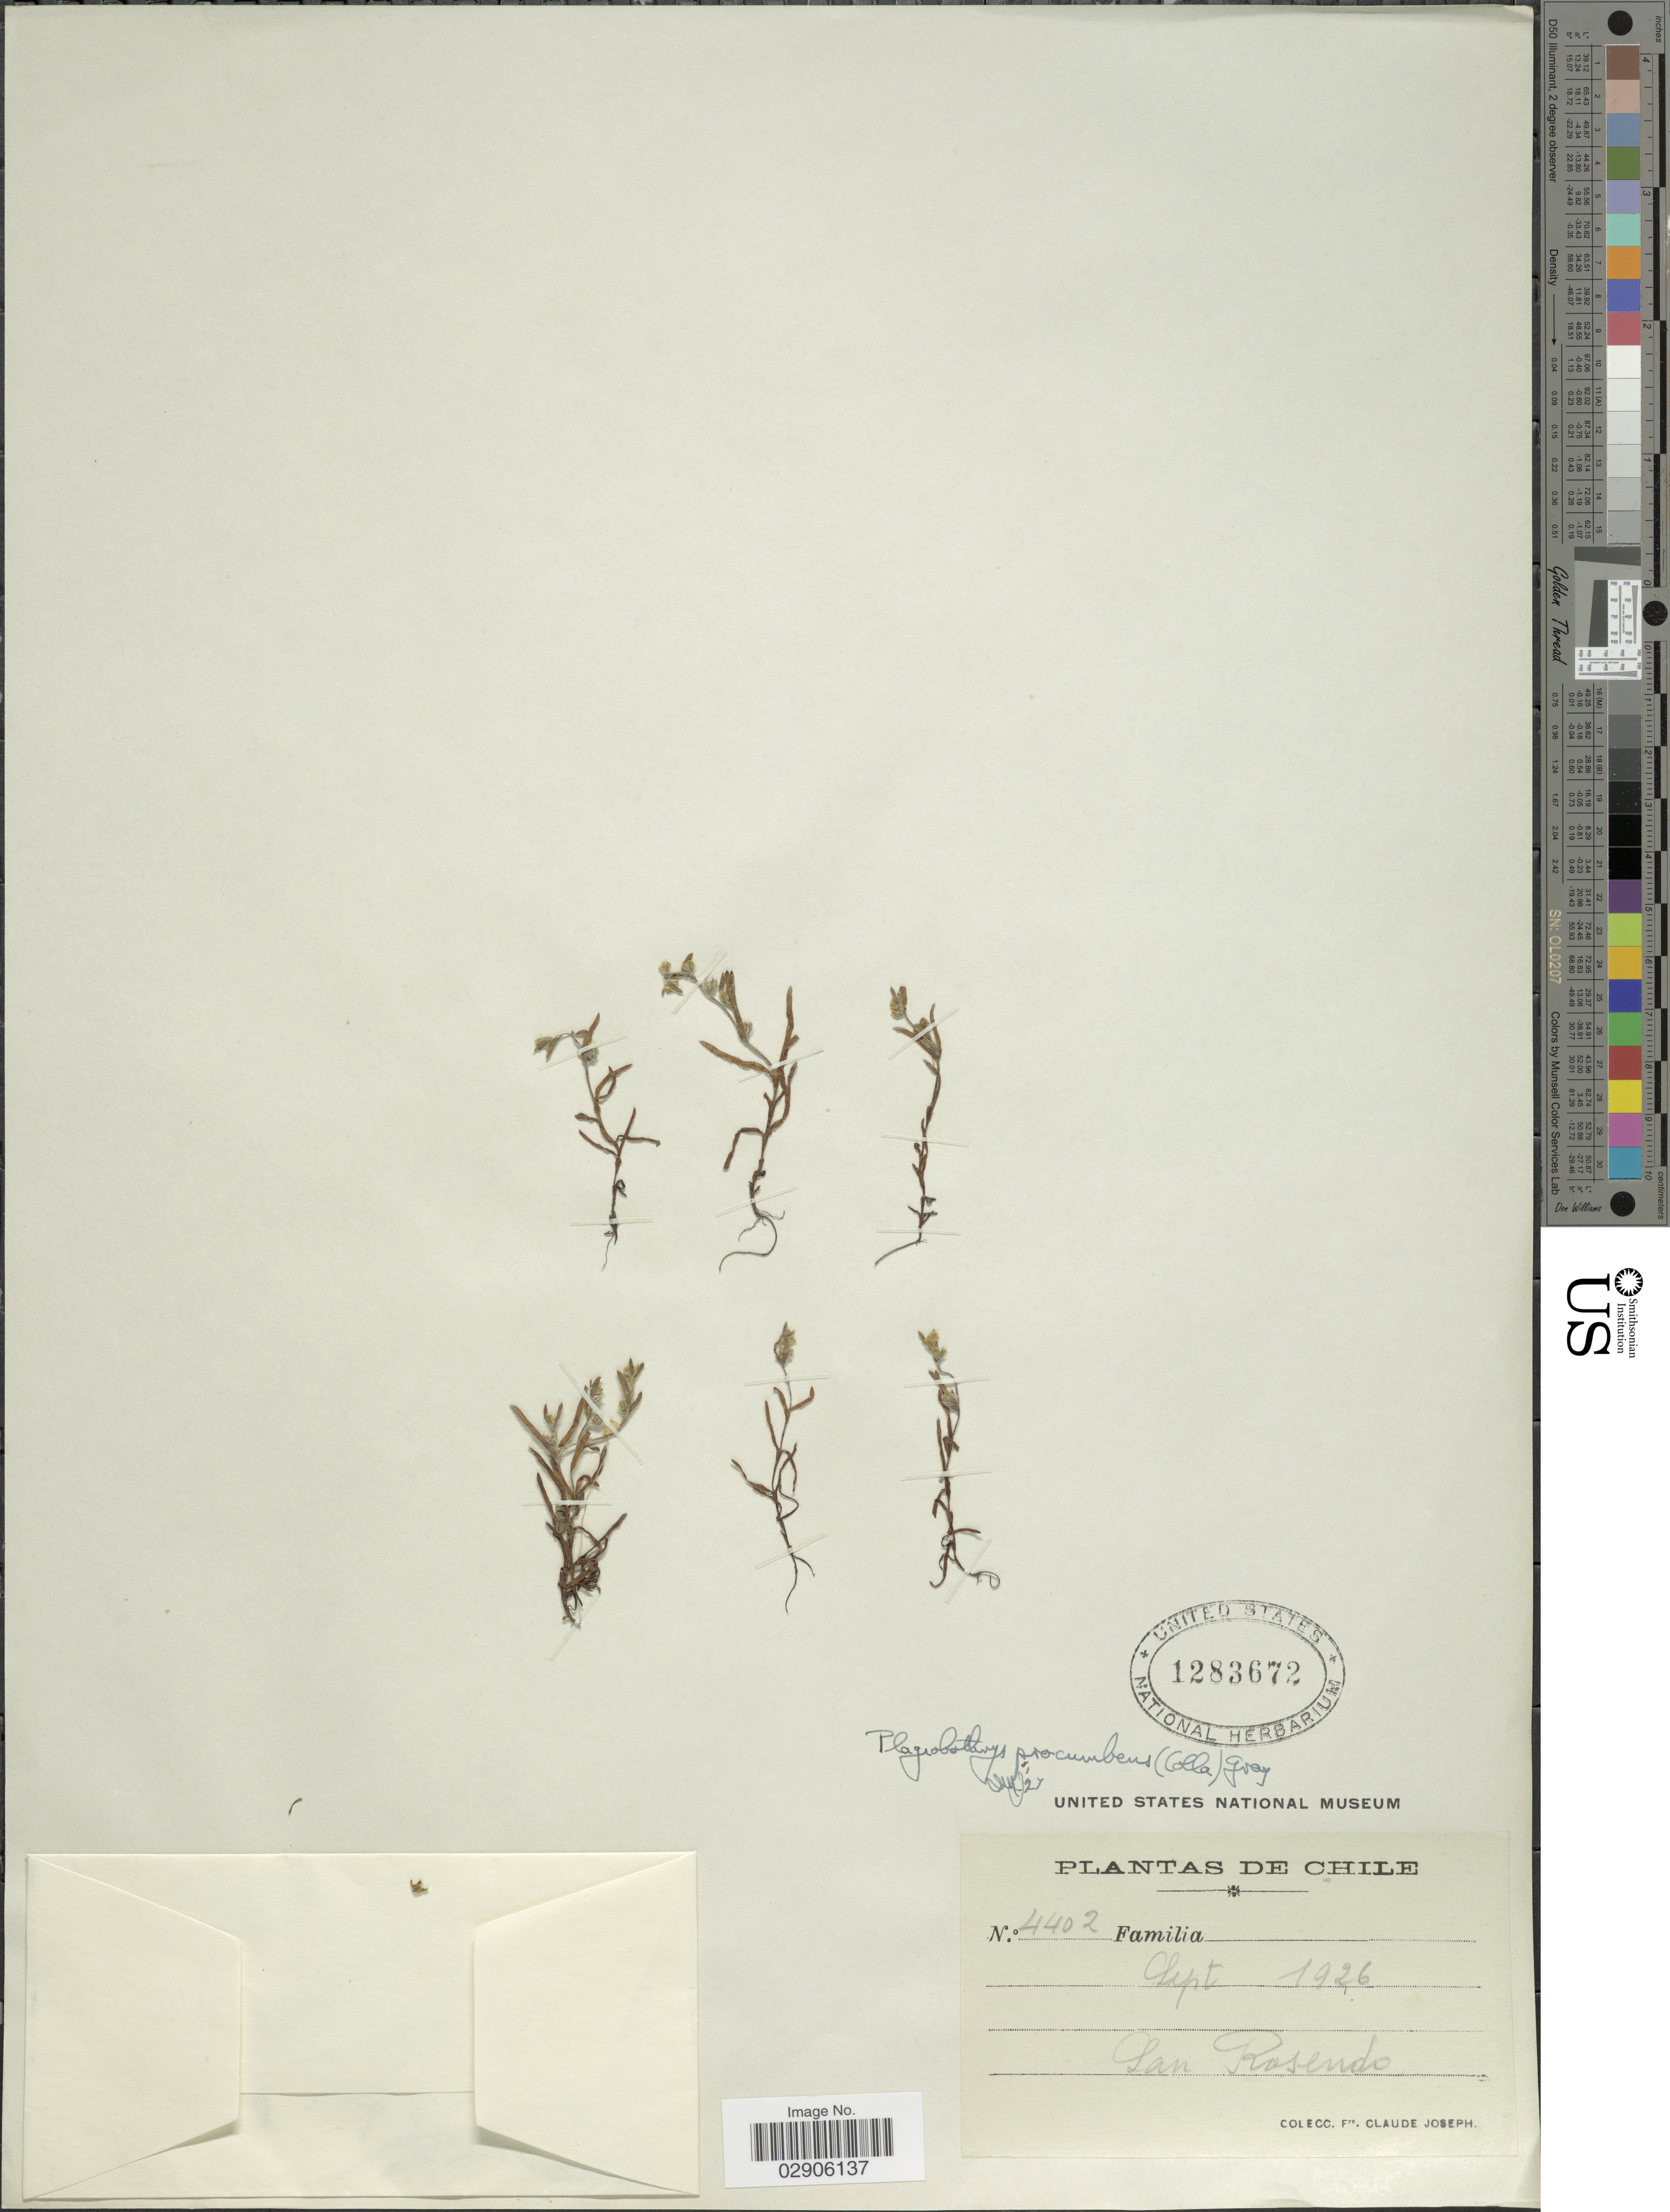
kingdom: Plantae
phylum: Tracheophyta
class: Magnoliopsida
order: Boraginales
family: Boraginaceae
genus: Plagiobothrys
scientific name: Plagiobothrys procumbens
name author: (Colla) Colla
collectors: Bro. Claude-Joseph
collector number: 4402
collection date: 1926-09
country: Chile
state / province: Bio-Bío (VIII)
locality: San Rosendo.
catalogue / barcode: US 1283672